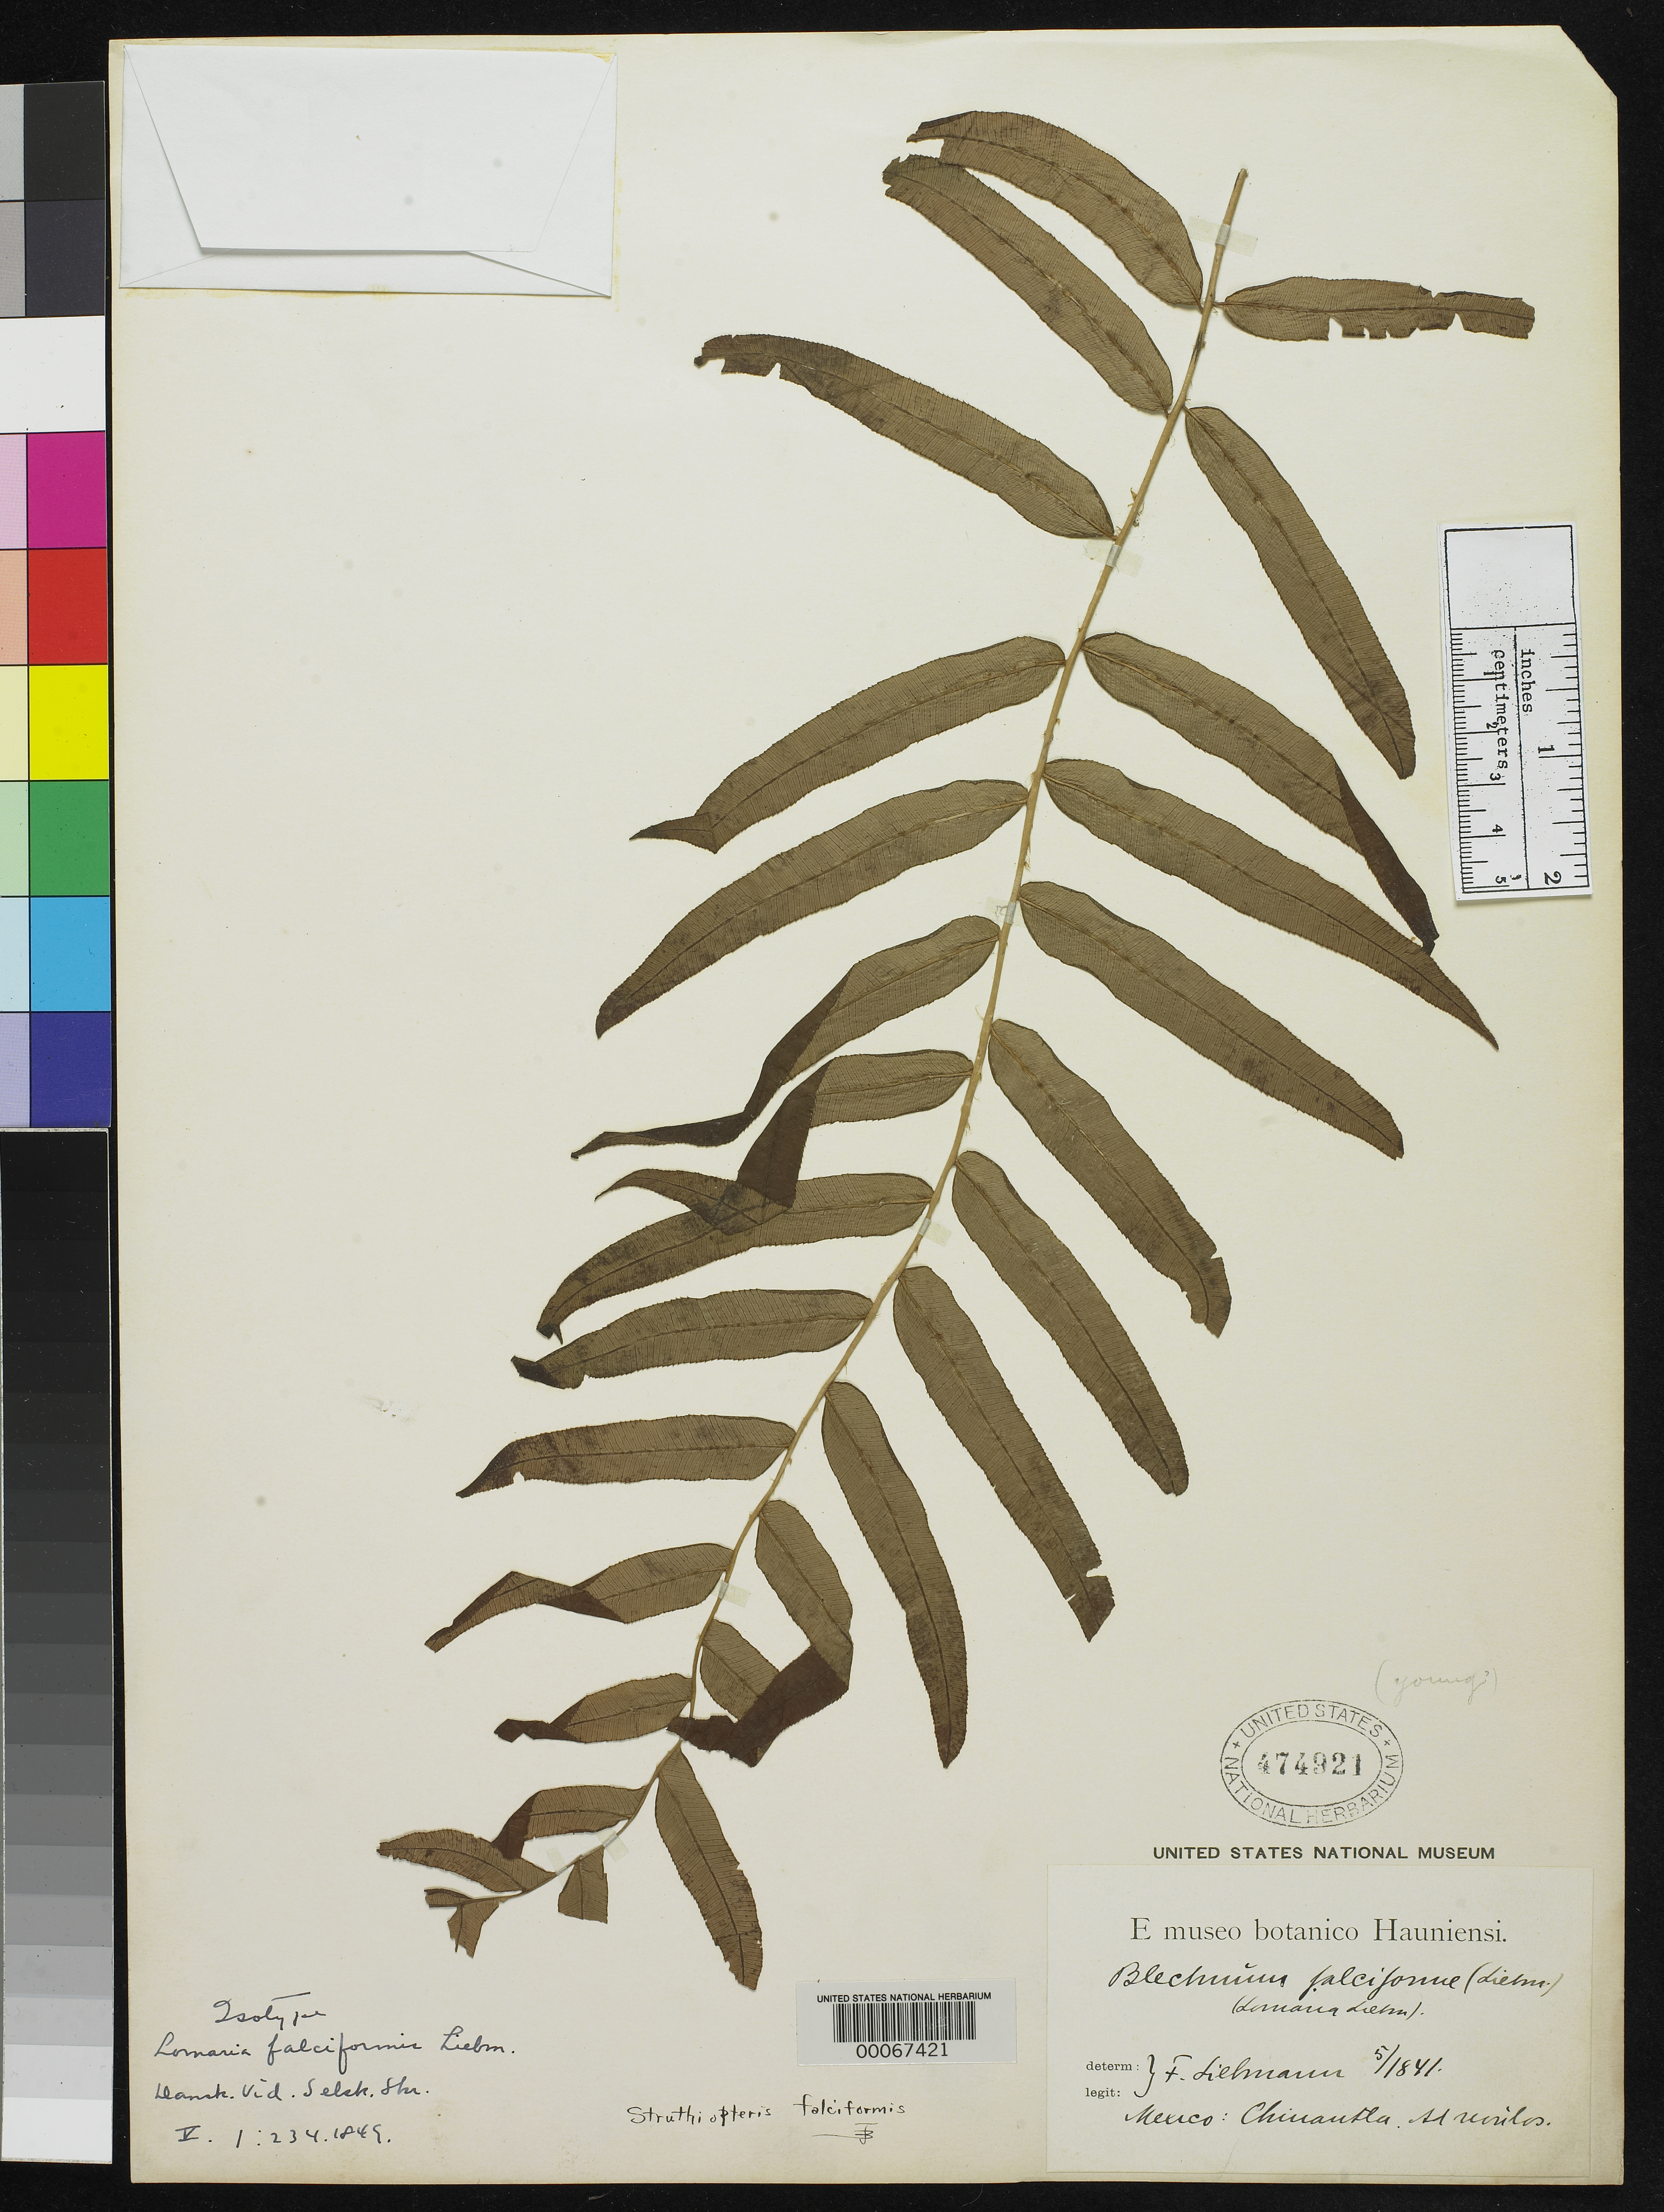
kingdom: Plantae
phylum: Tracheophyta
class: Polypodiopsida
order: Polypodiales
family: Blechnaceae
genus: Lomaria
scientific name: Lomaria falciformis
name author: Liebm.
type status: Type Collection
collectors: F. M. Liebmann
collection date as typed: May 1841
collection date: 1841-05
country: Mexico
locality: E of Monserrat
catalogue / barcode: US 474921